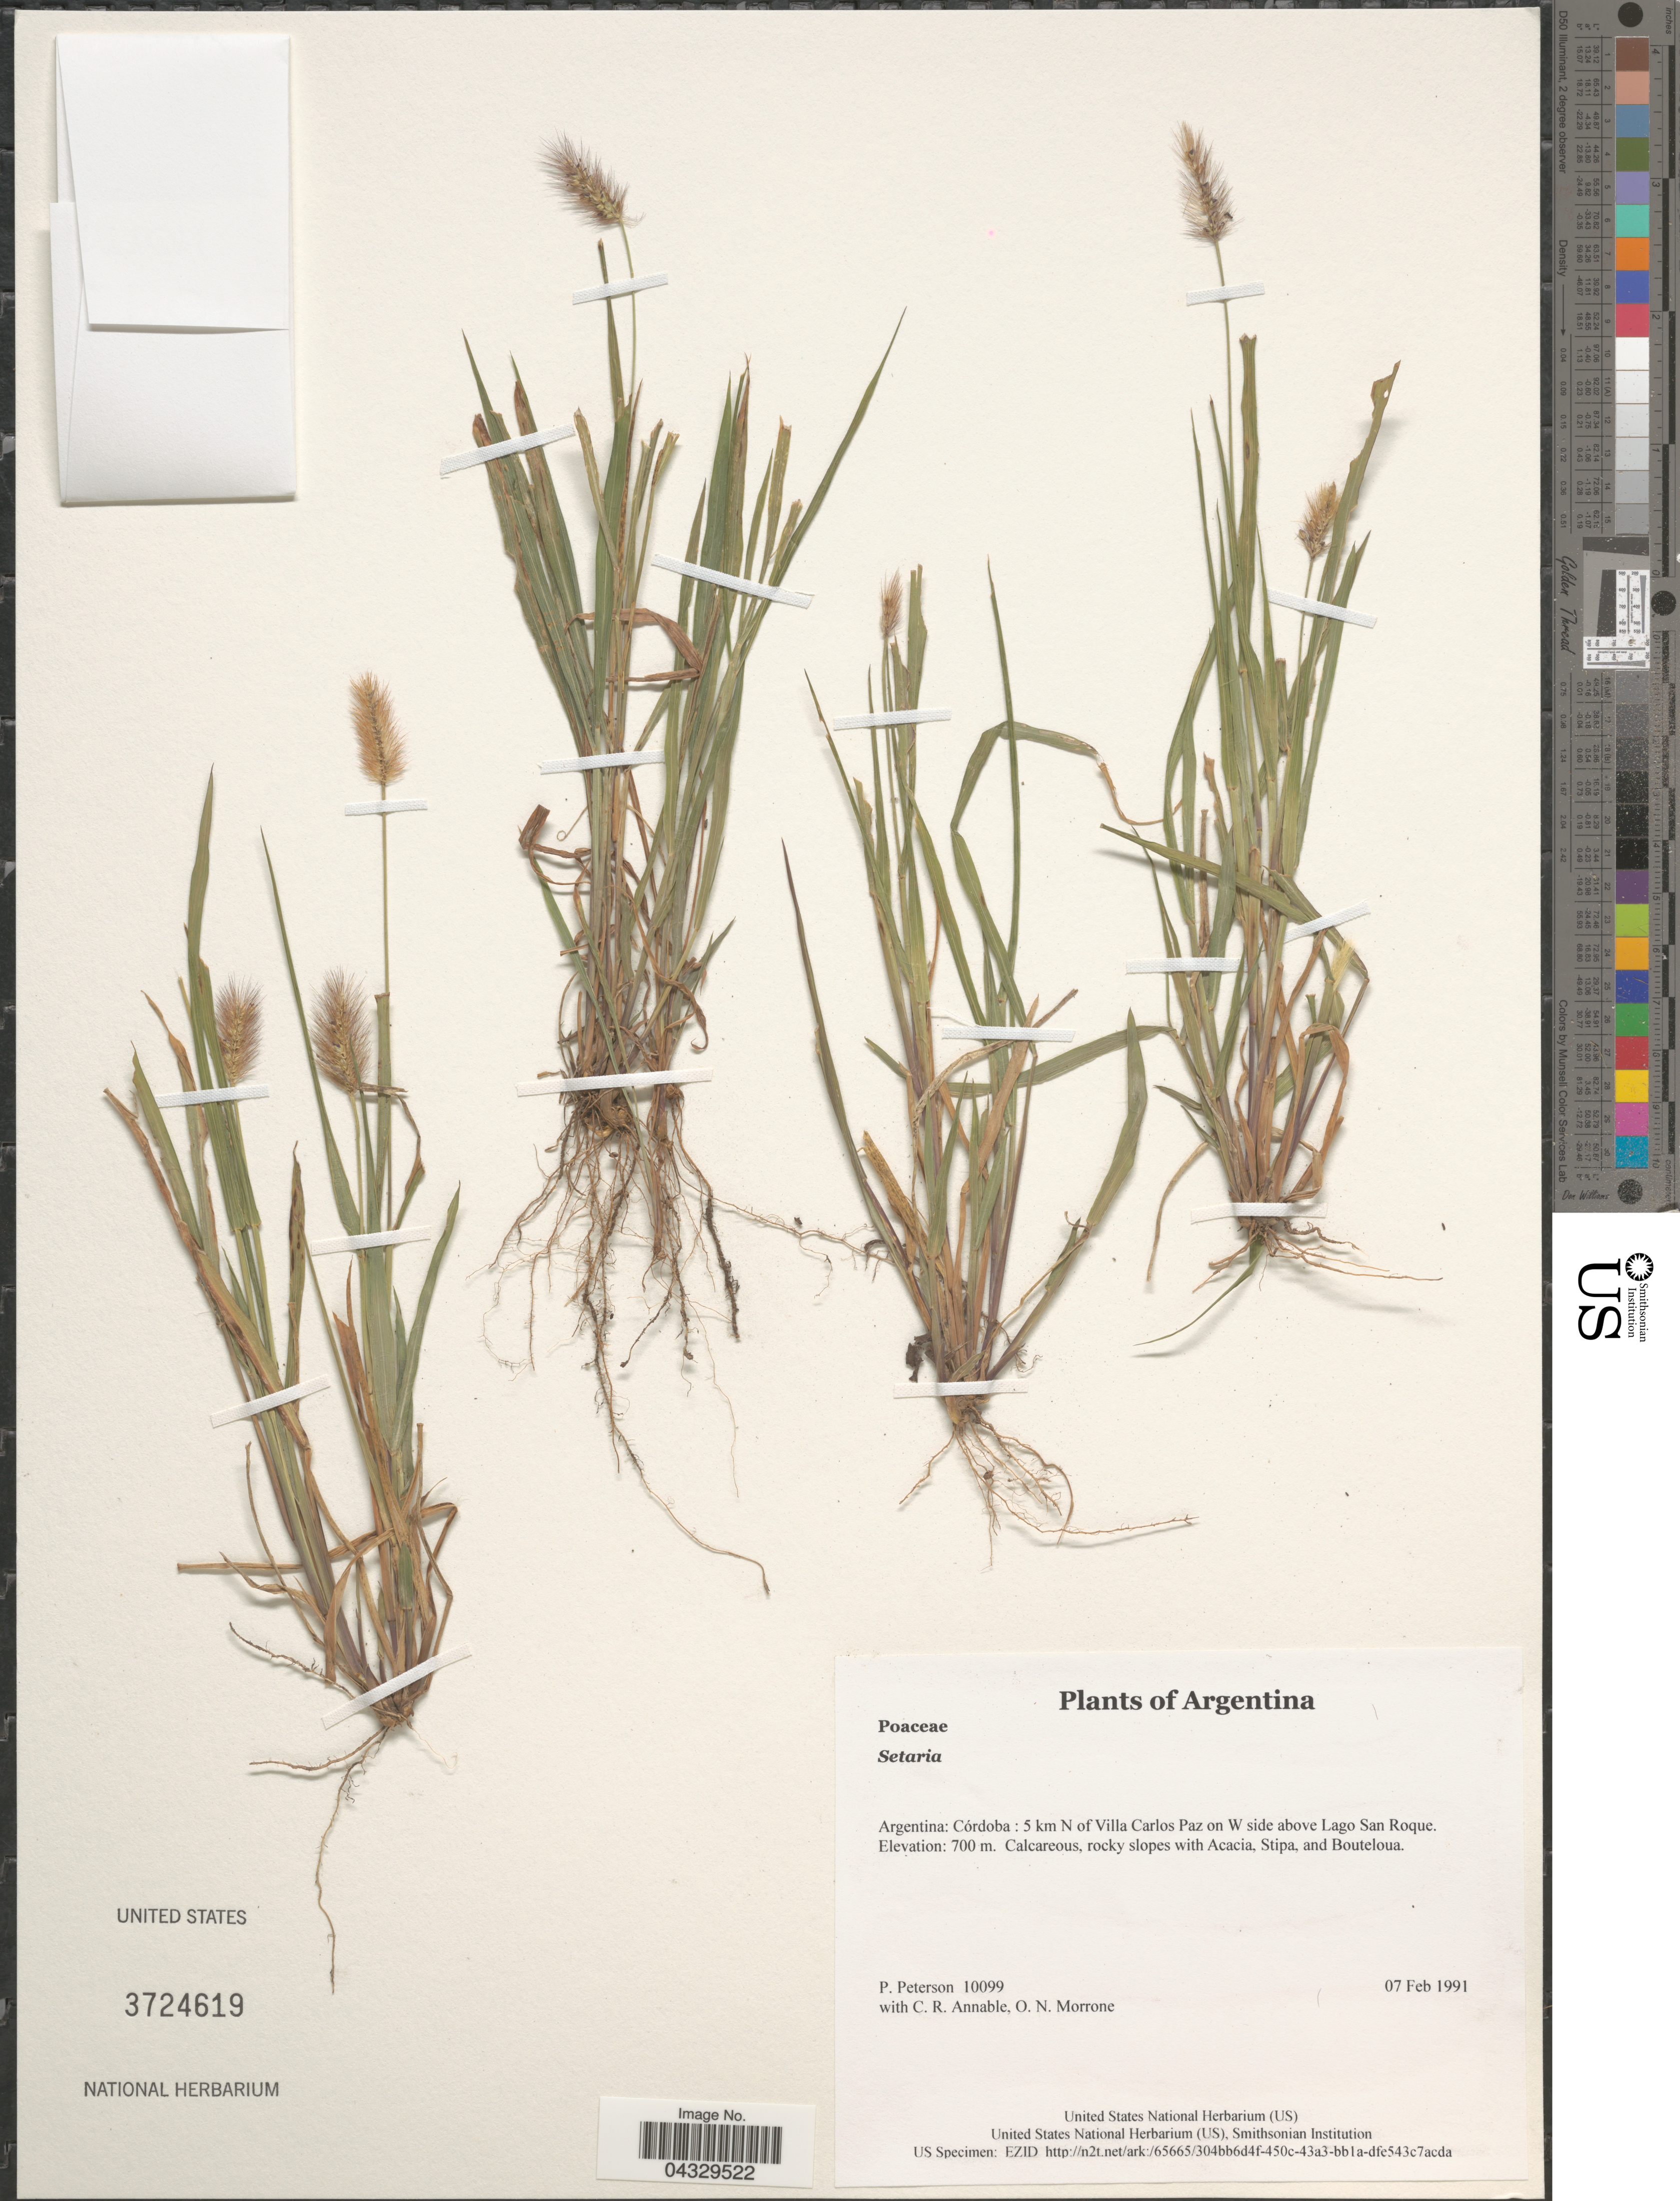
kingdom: Plantae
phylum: Tracheophyta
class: Liliopsida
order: Poales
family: Poaceae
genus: Setaria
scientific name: Setaria sp.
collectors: P. Peterson, C. R. Annable & O. N. Morrone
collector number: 10099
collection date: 1991-02-07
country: Argentina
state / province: Cordoba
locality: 5 km N of Villa Carlos Paz on W side above Lago San Roque.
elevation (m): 700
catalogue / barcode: US 3724619